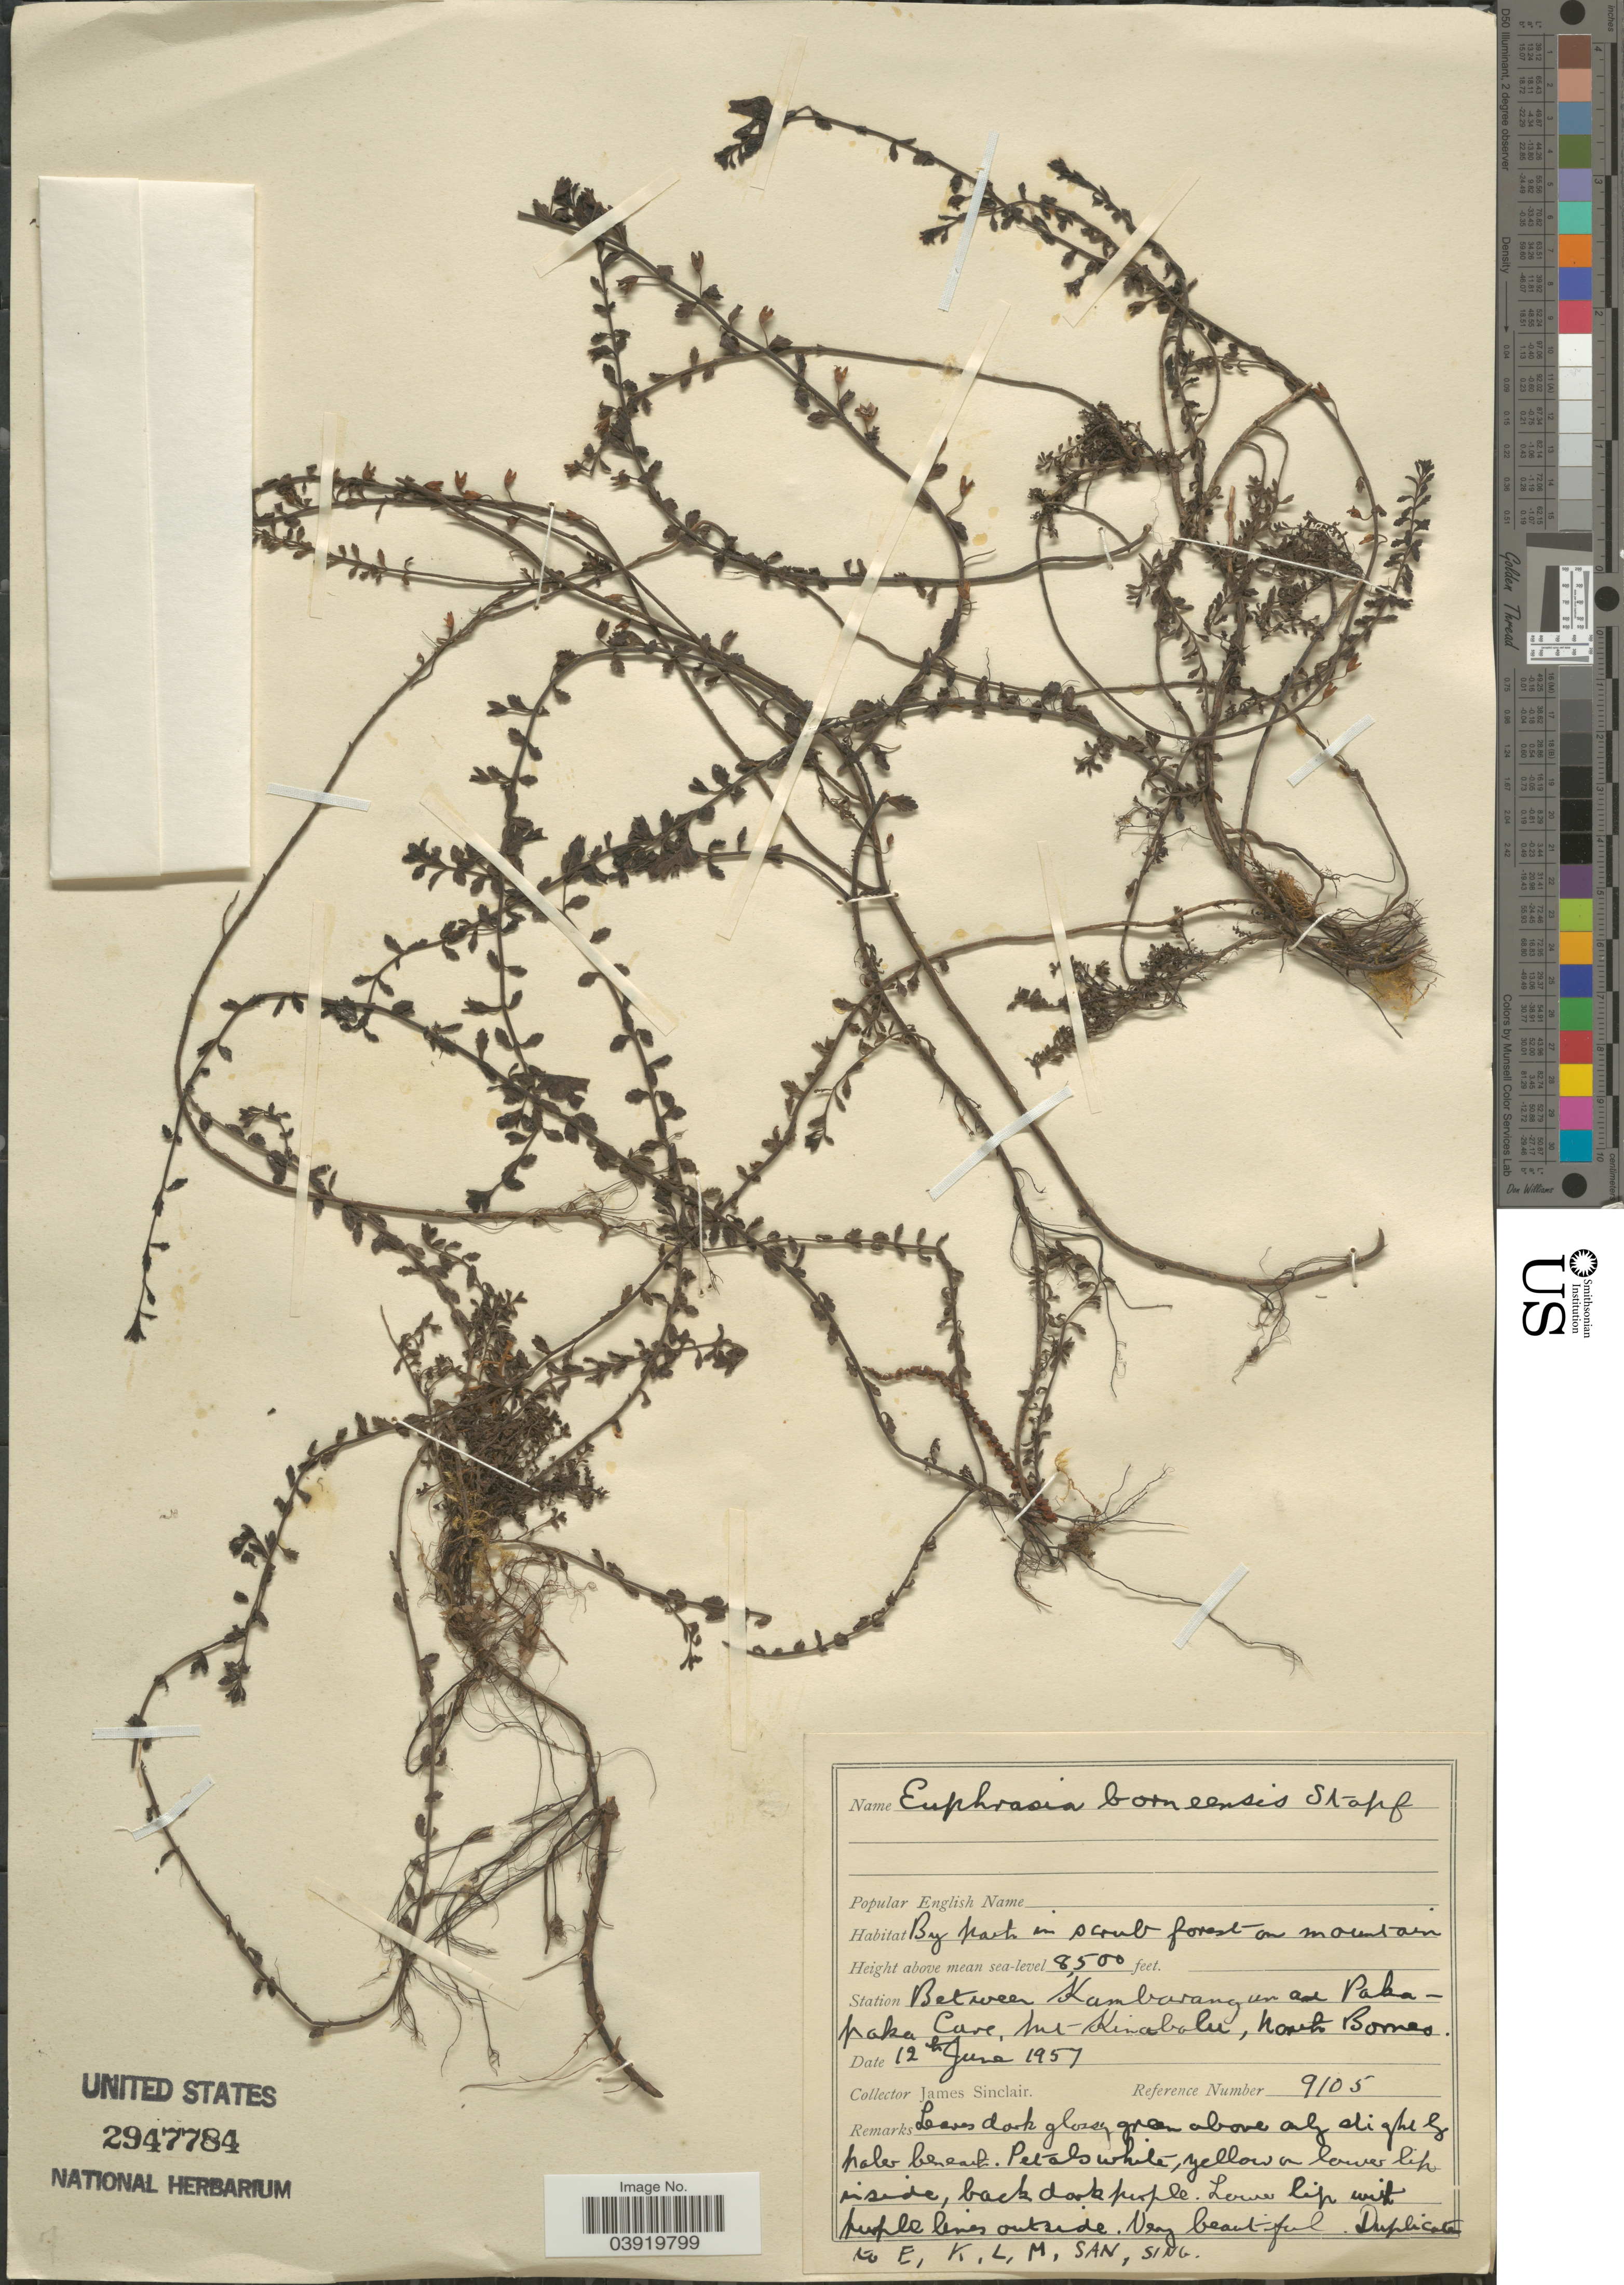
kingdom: Plantae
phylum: Tracheophyta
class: Magnoliopsida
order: Lamiales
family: Orobanchaceae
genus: Euphrasia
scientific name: Euphrasia borneensis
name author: Stapf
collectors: J. Sinclair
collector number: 9105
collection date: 1957-06-12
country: Malaysia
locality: Station between Kambarangun and Pakapaka Cave, Mt. Kinabalu, North Borneo.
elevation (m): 2591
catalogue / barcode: US 2947784